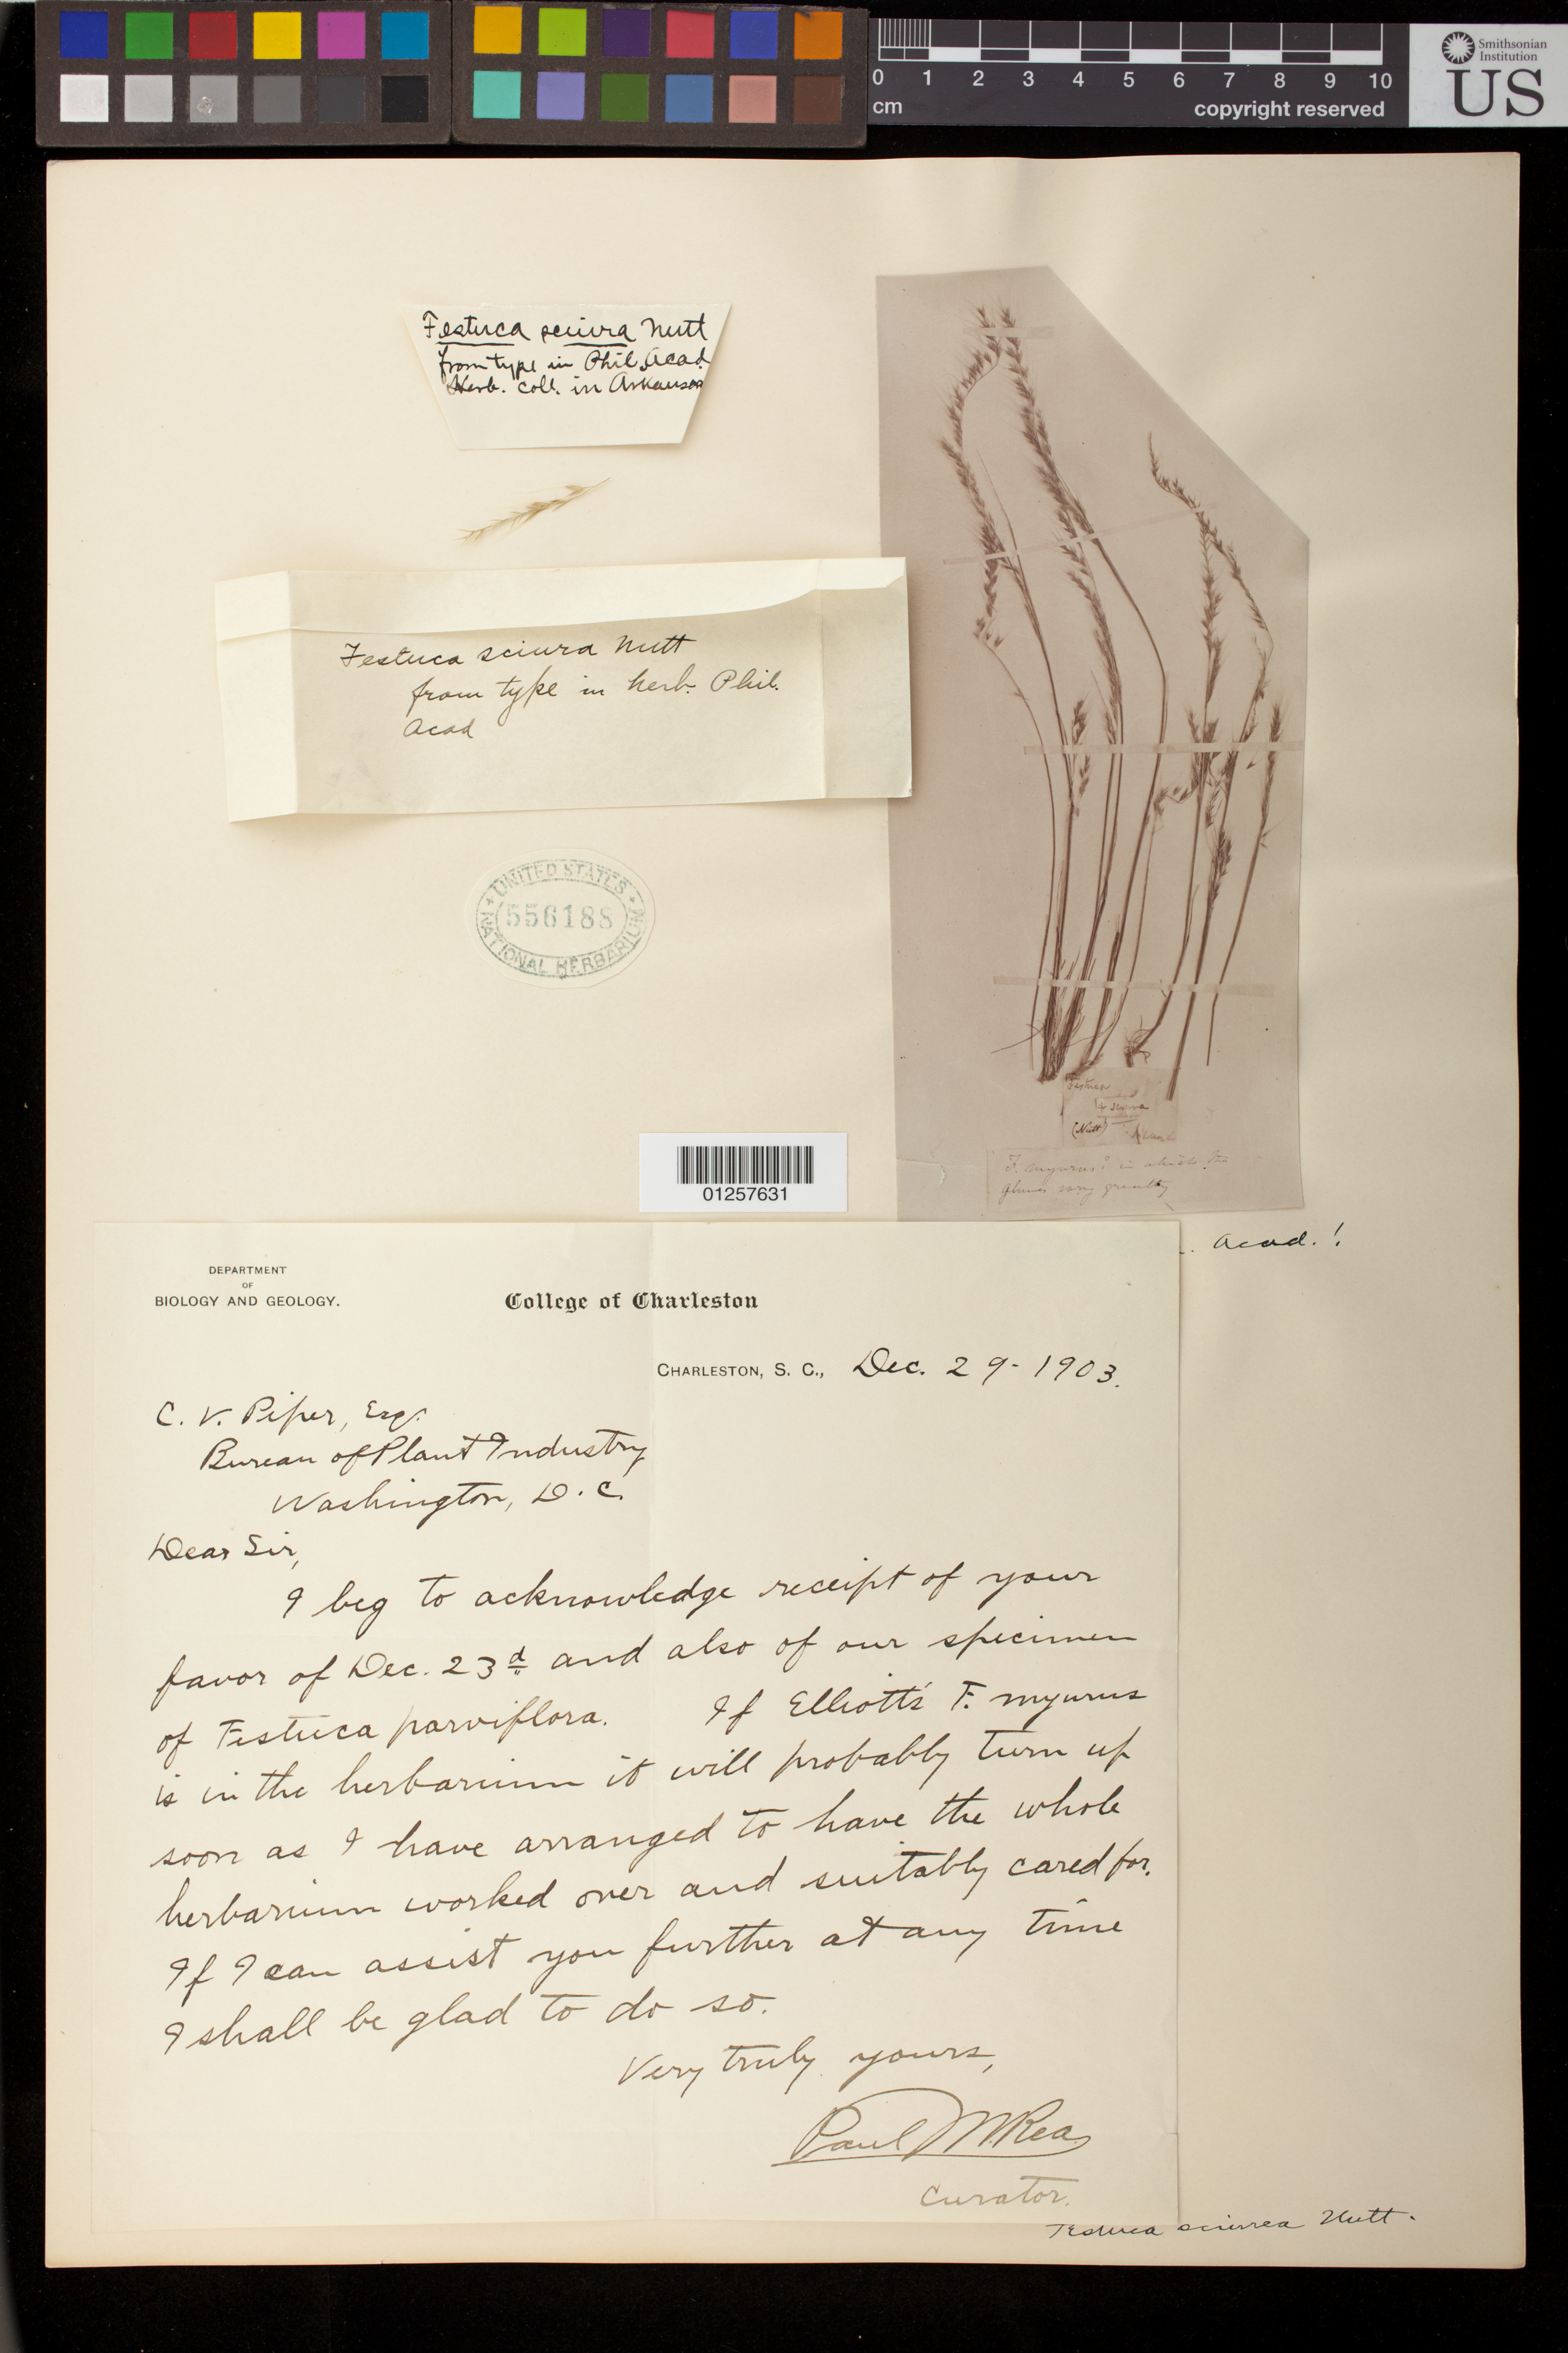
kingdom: Plantae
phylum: Tracheophyta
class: Liliopsida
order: Poales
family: Poaceae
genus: Festuca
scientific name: Festuca sciurea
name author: Nutt.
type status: Isotype Fragment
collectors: T. Nuttall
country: United States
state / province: Arkansas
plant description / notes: Fragmentary material of type specimen ex herb. Phil. Acad.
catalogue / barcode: US 556188